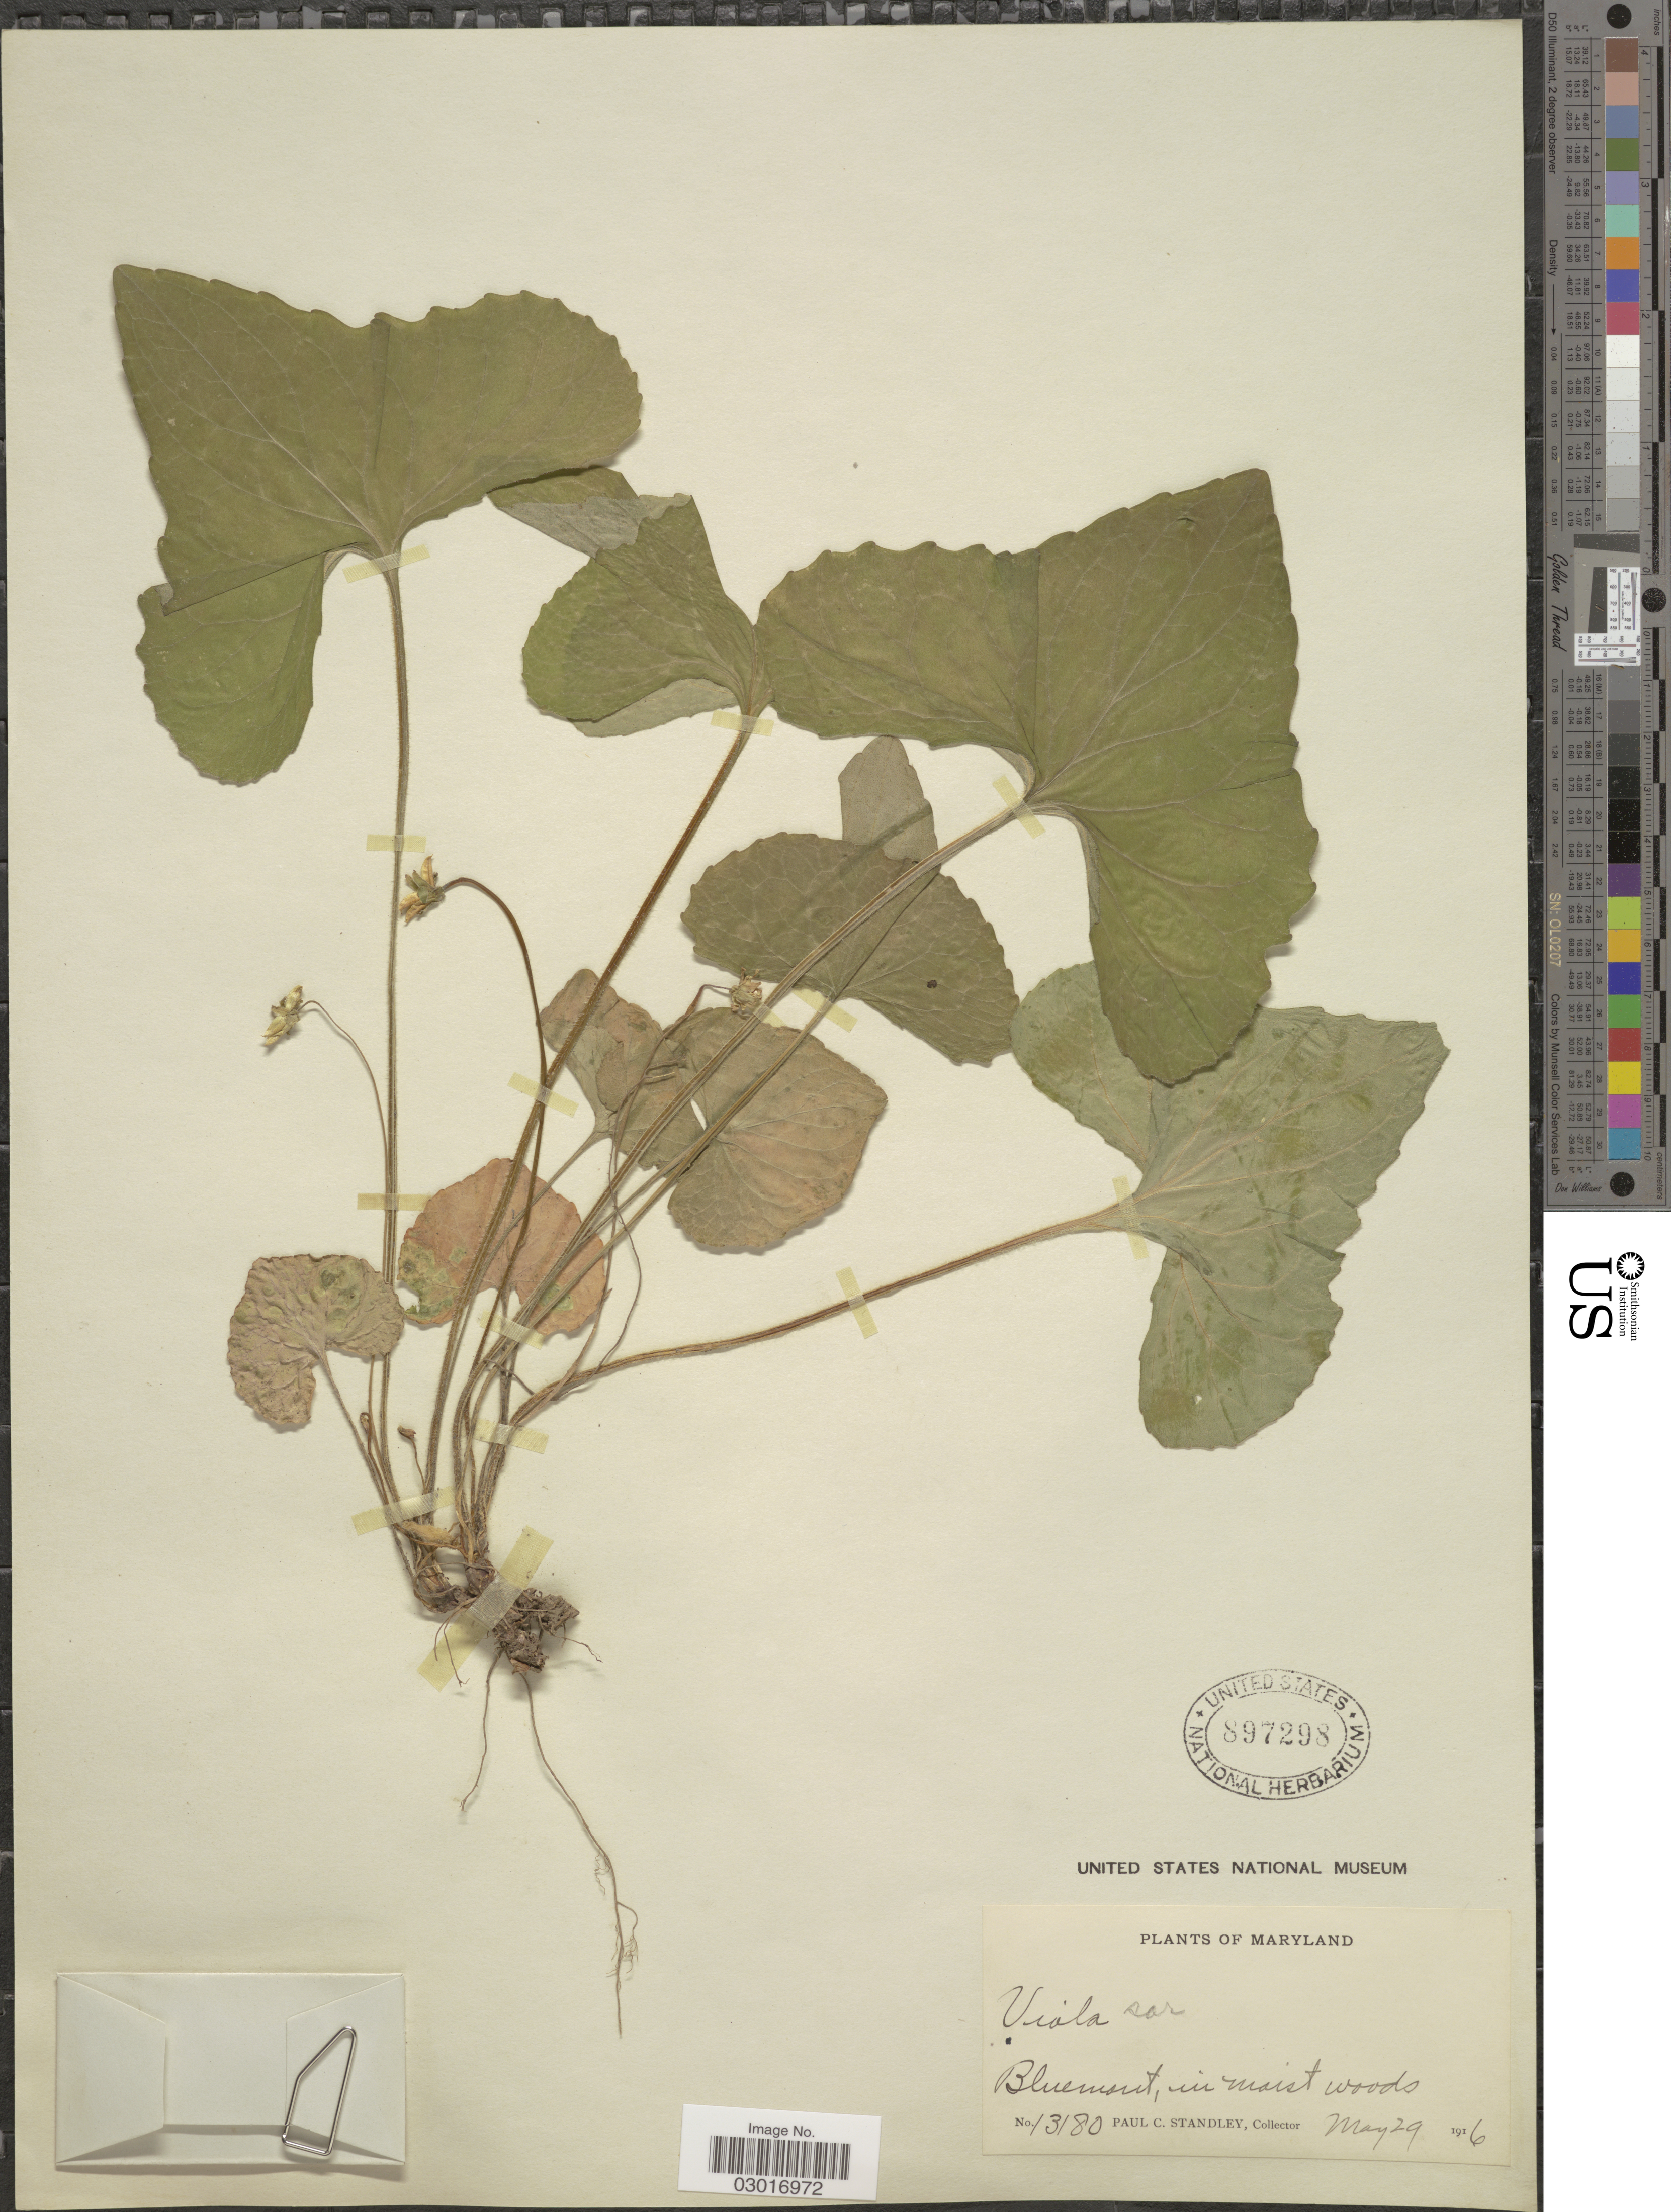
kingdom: Plantae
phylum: Tracheophyta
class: Magnoliopsida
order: Malpighiales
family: Violaceae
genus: Viola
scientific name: Viola sororia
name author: Willd.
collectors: P. C. Standley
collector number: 13180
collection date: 1916-05-29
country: United States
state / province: Maryland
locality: Bluemont, in moist woods.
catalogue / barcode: US 897298